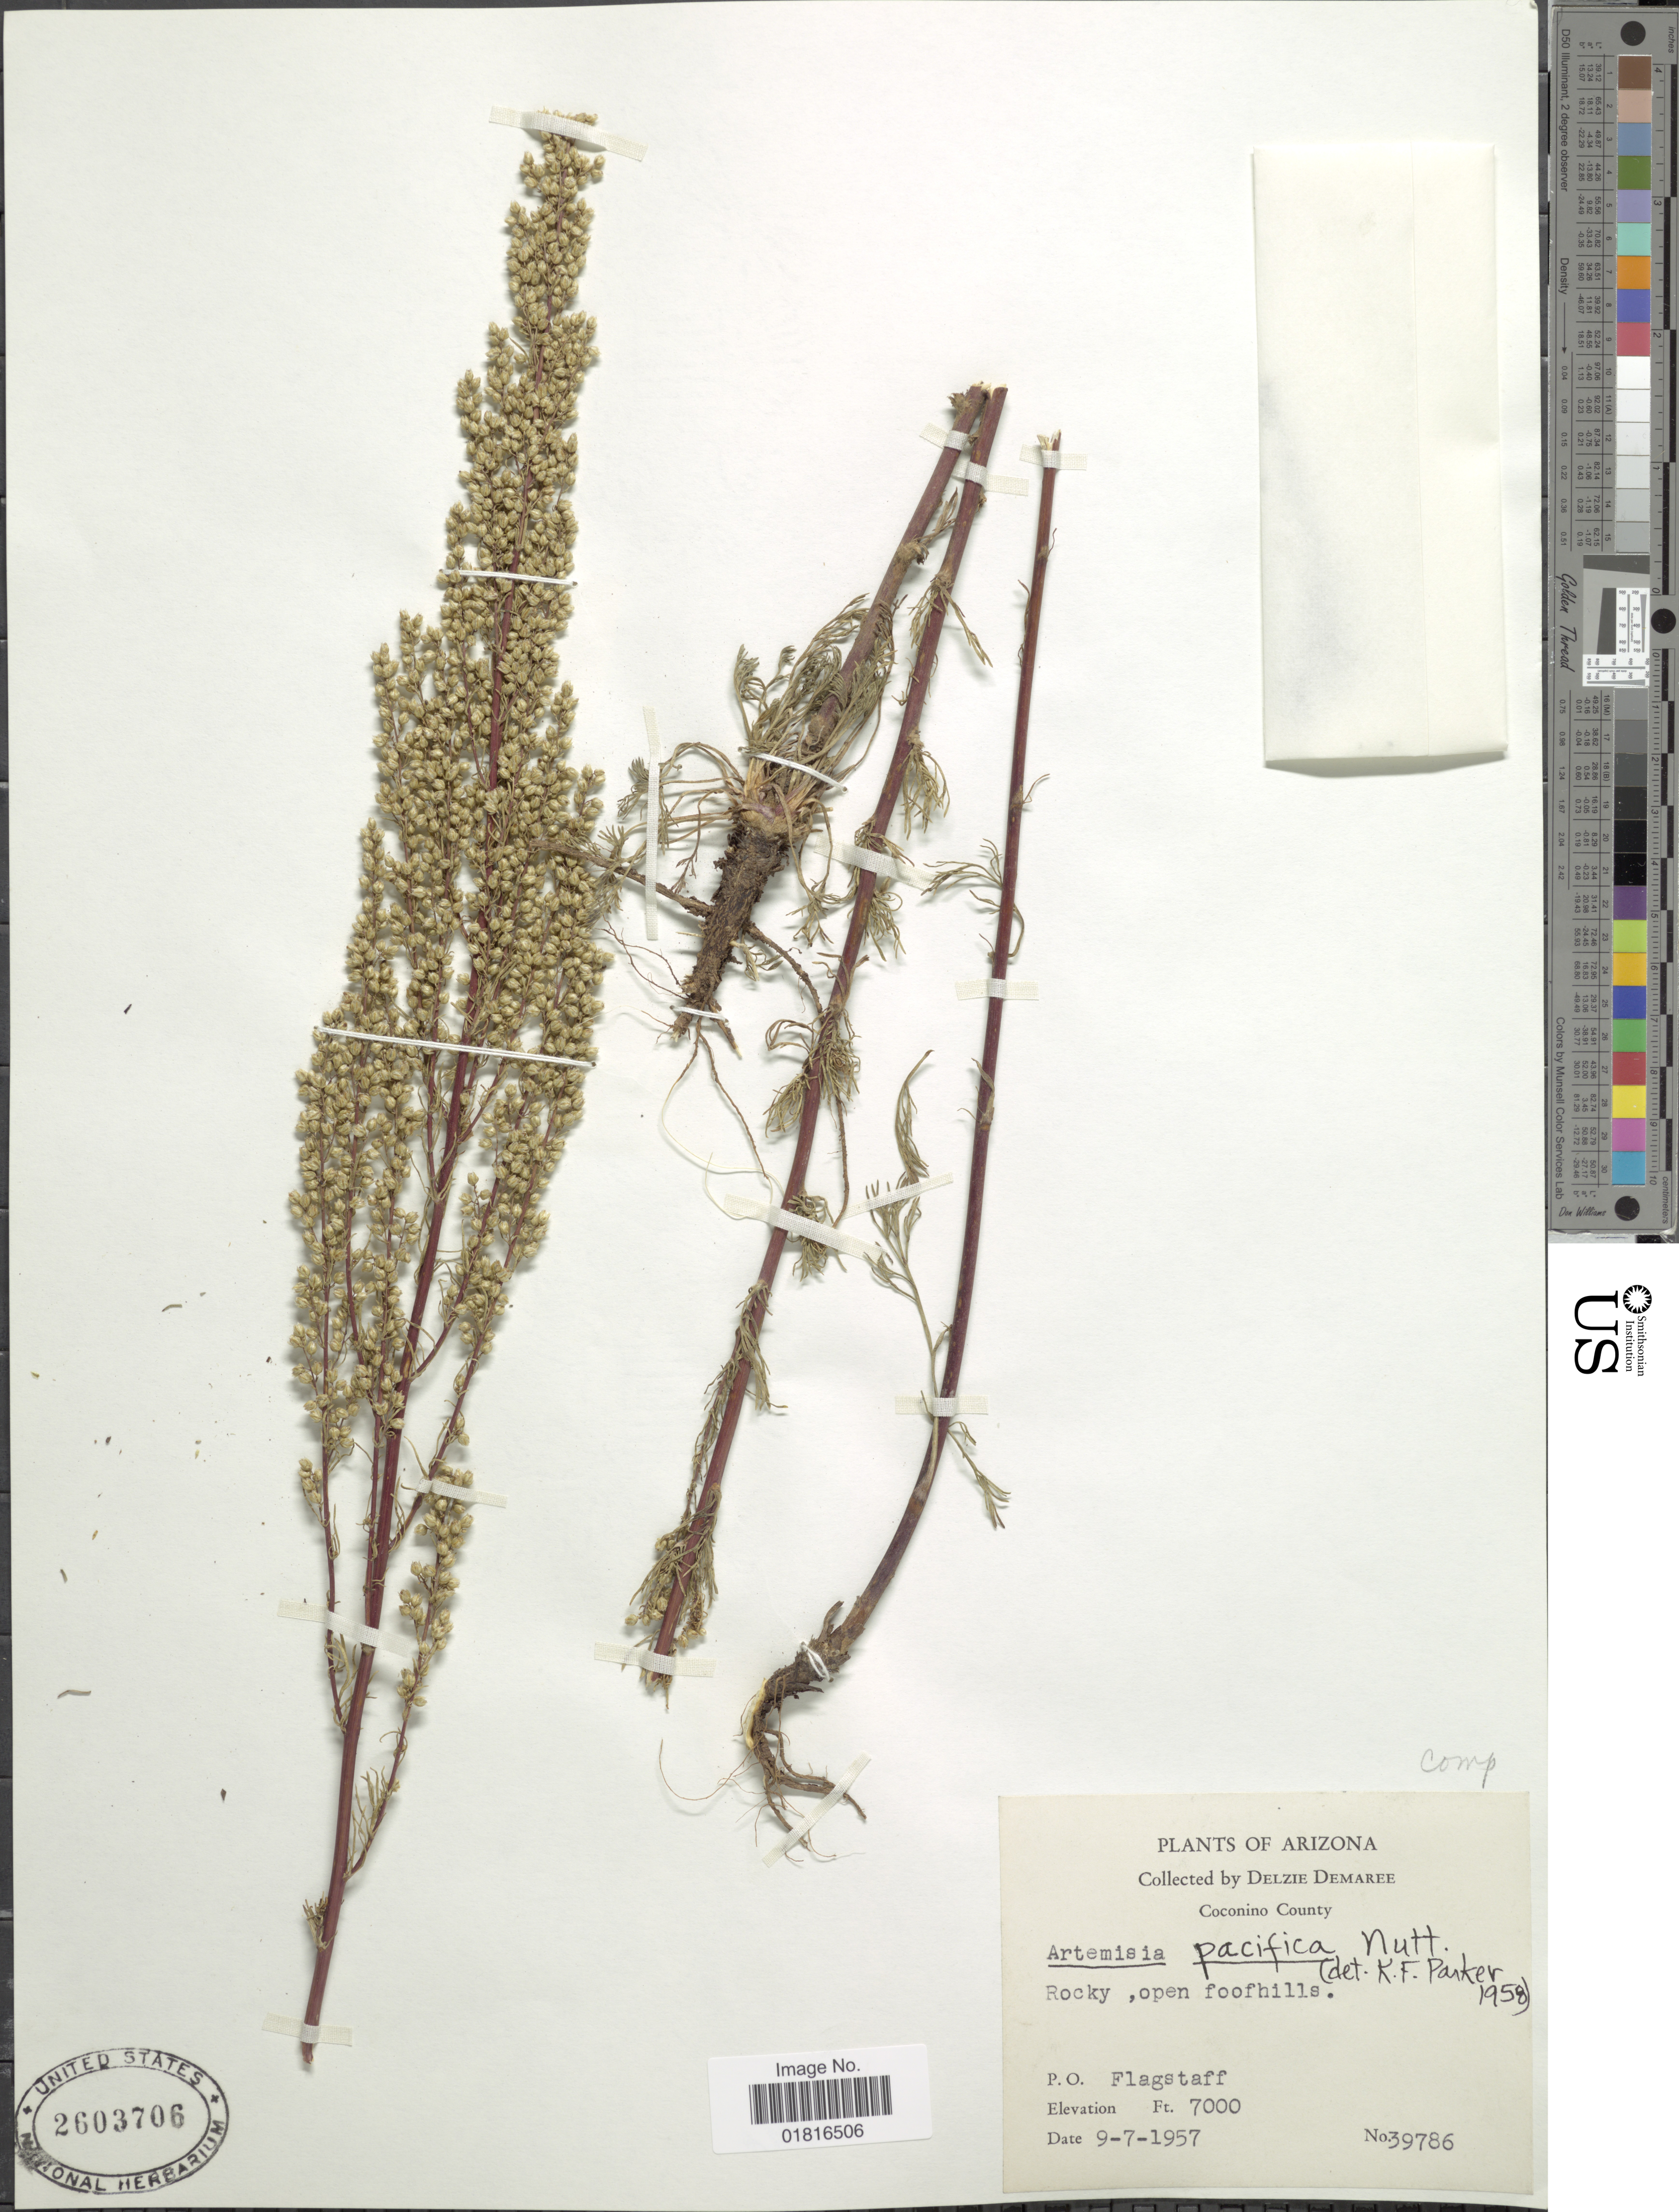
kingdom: Plantae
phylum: Tracheophyta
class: Magnoliopsida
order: Asterales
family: Asteraceae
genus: Artemisia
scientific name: Artemisia pacifica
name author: Nutt.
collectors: D. Demaree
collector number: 39786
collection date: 1957-09-07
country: United States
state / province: Arizona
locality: Coconino County, Rocky, open foofhills, P.O. Flagstaff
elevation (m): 2134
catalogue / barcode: US 2603706